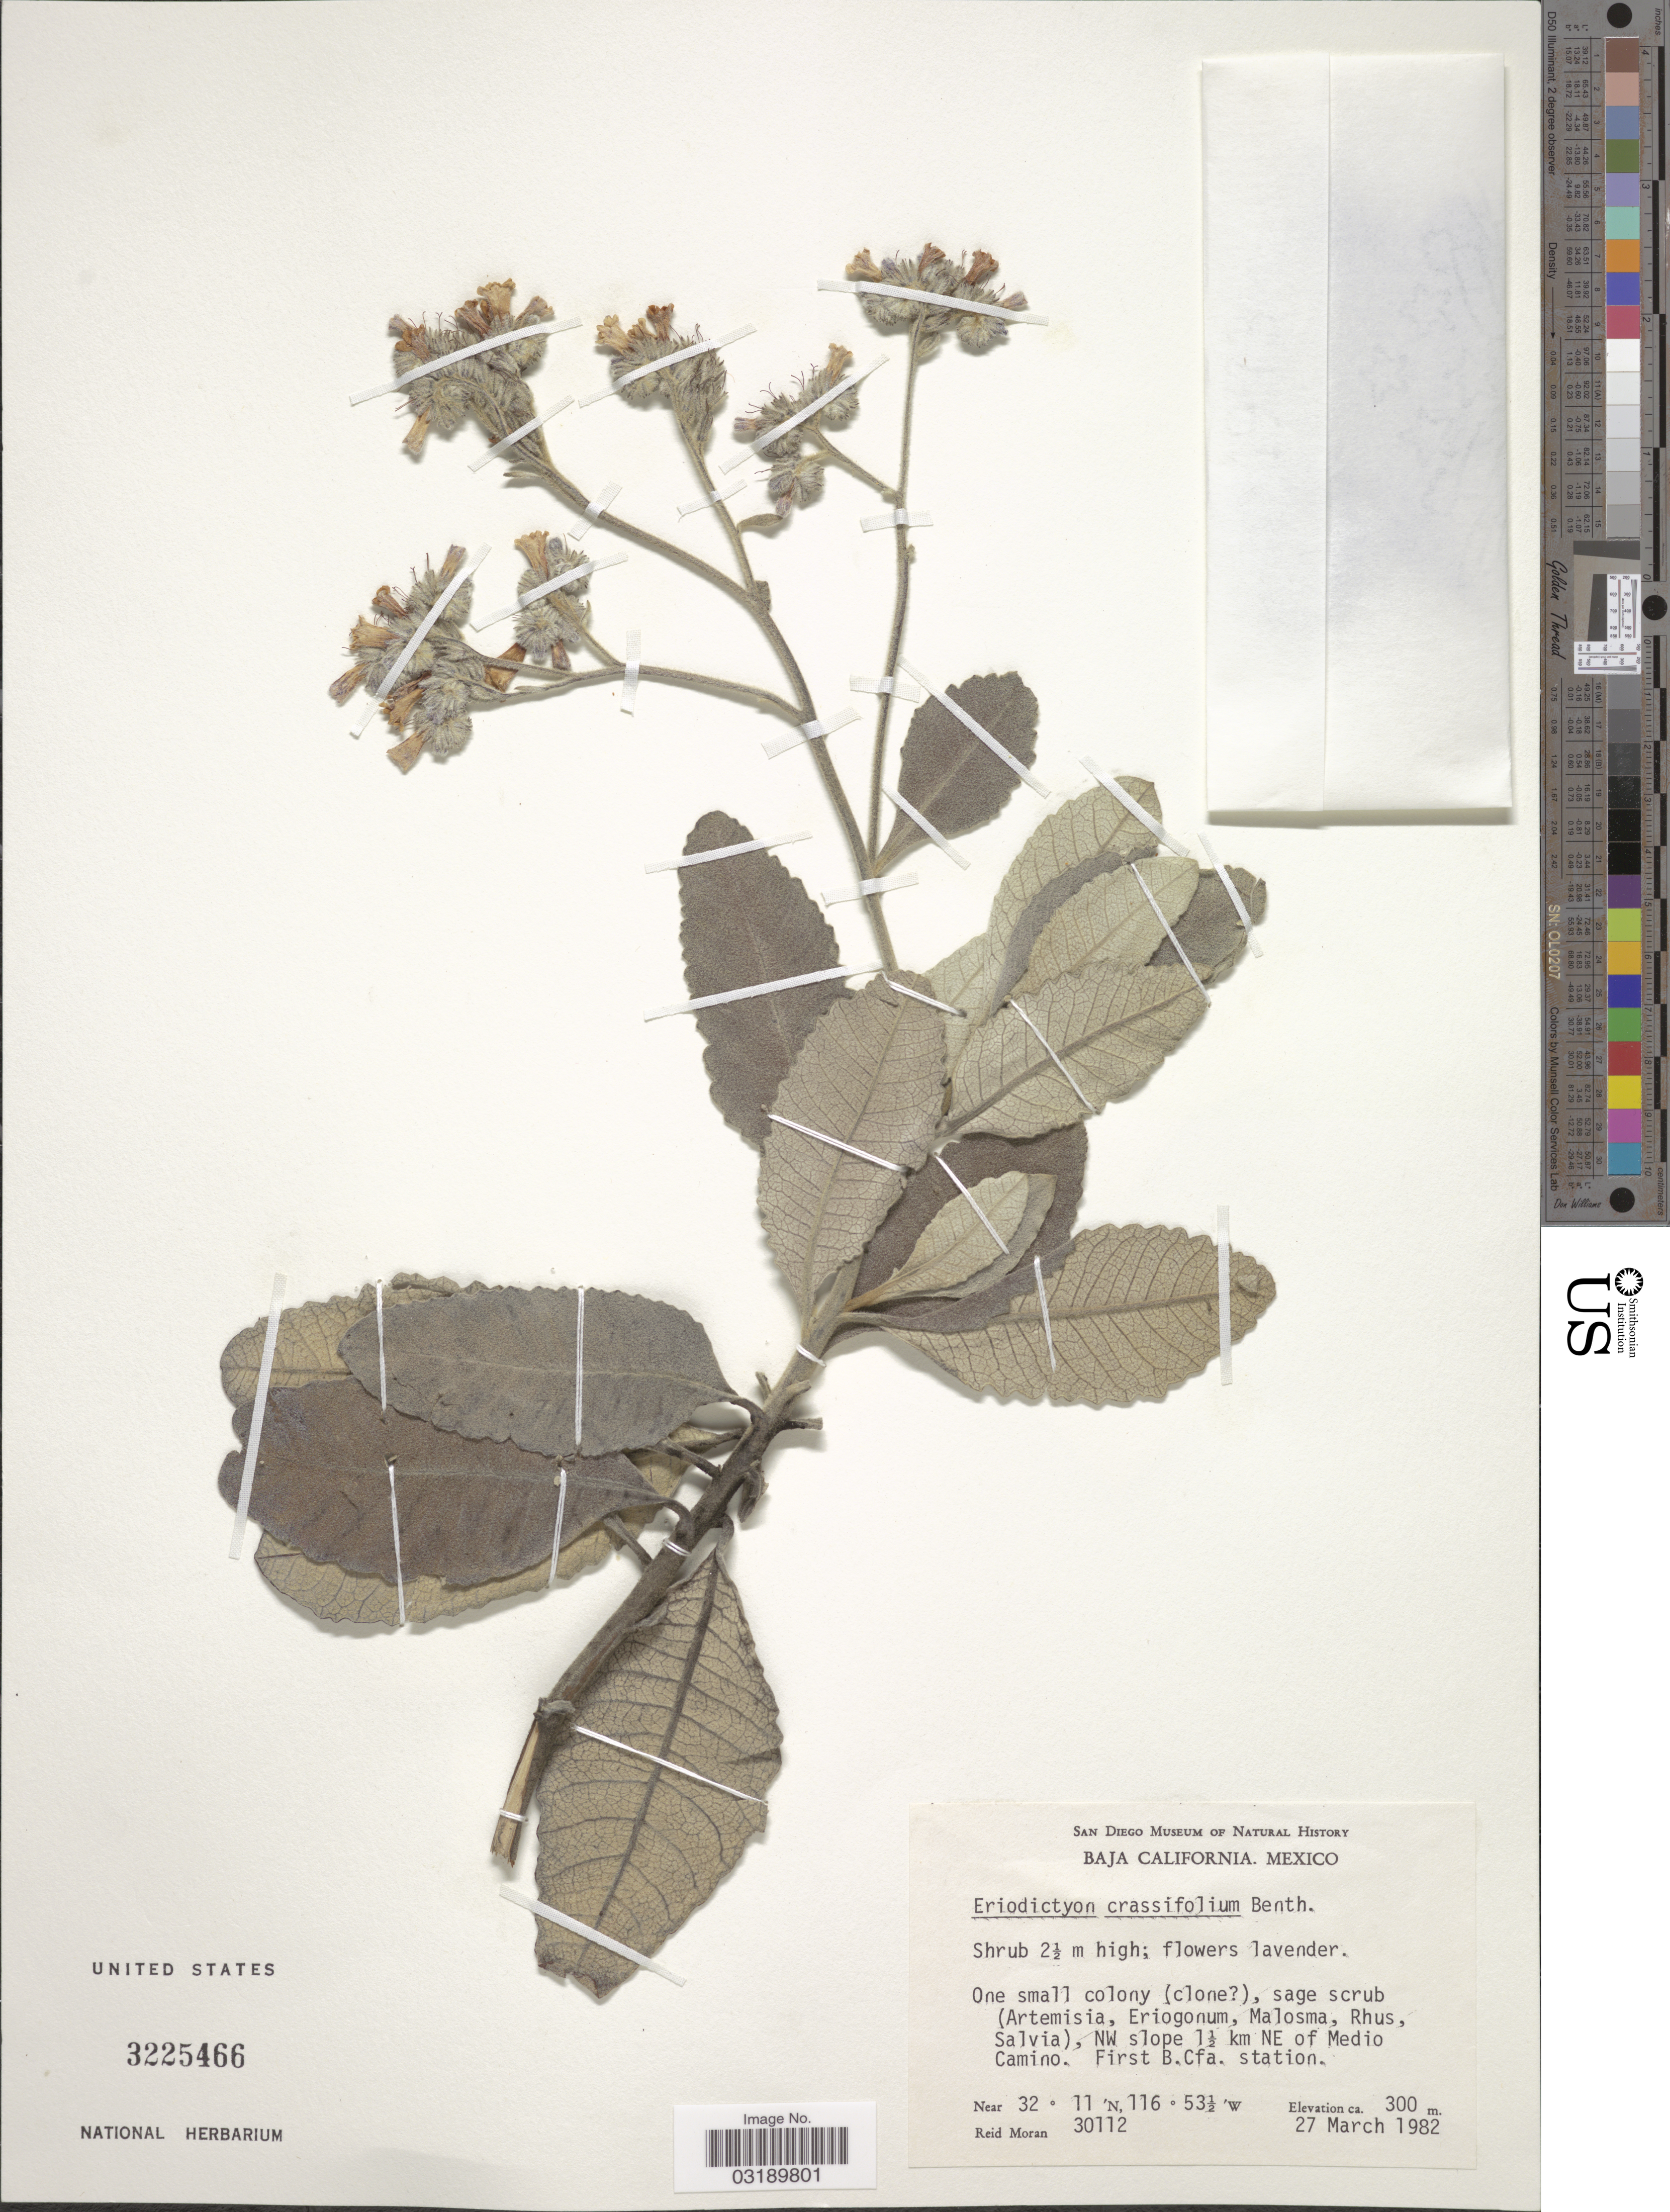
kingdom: Plantae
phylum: Tracheophyta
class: Magnoliopsida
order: Boraginales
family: Namaceae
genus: Eriodictyon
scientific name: Eriodictyon crassifolium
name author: Benth.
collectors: R. Moran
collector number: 30112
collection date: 1982-03-27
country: Mexico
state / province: Baja California Norte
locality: NW slope 1½ km NE of Medio Camino. First B. Cfa. station.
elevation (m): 300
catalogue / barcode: US 3225466